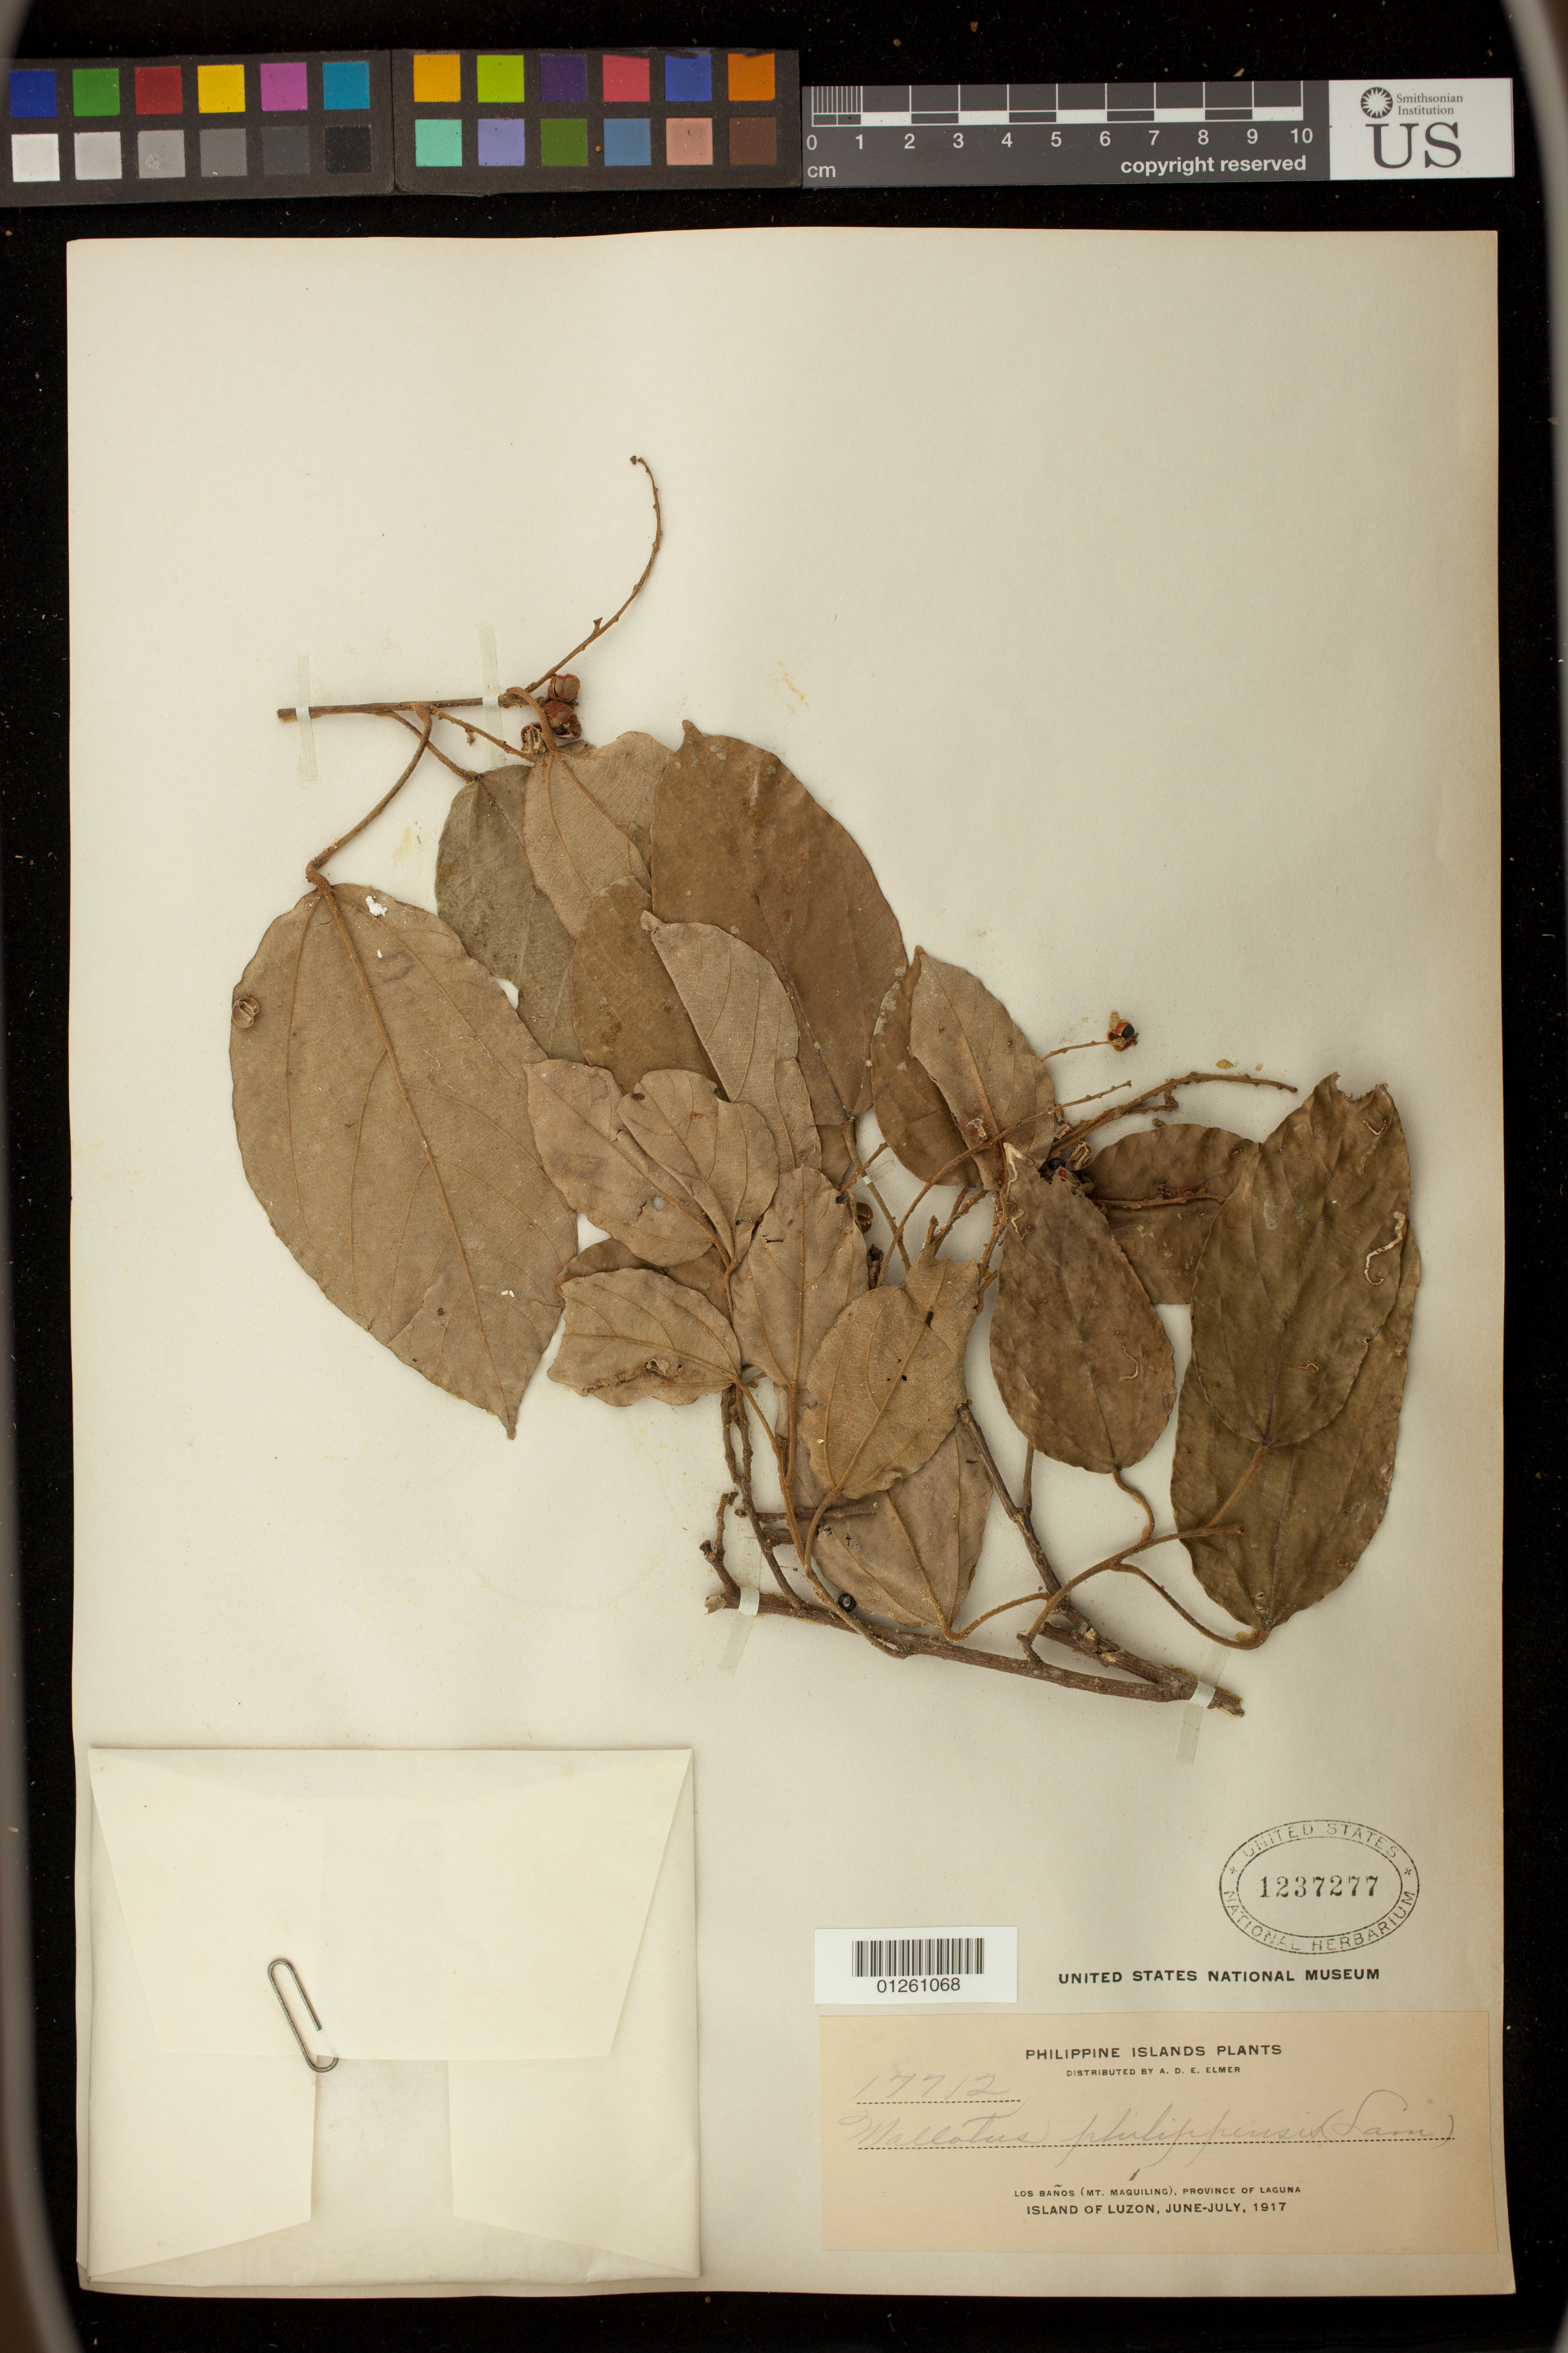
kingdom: Plantae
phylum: Tracheophyta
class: Magnoliopsida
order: Malpighiales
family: Euphorbiaceae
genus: Mallotus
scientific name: Mallotus philippensis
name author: (Lam.) Müll. Arg.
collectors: A. D. E. Elmer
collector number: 17712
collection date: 1917-06/1917-07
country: Philippines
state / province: Calabarzon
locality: Los Banos (Mt. Maquiling) Province of Laguna Island of Luzon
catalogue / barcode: US 1237277